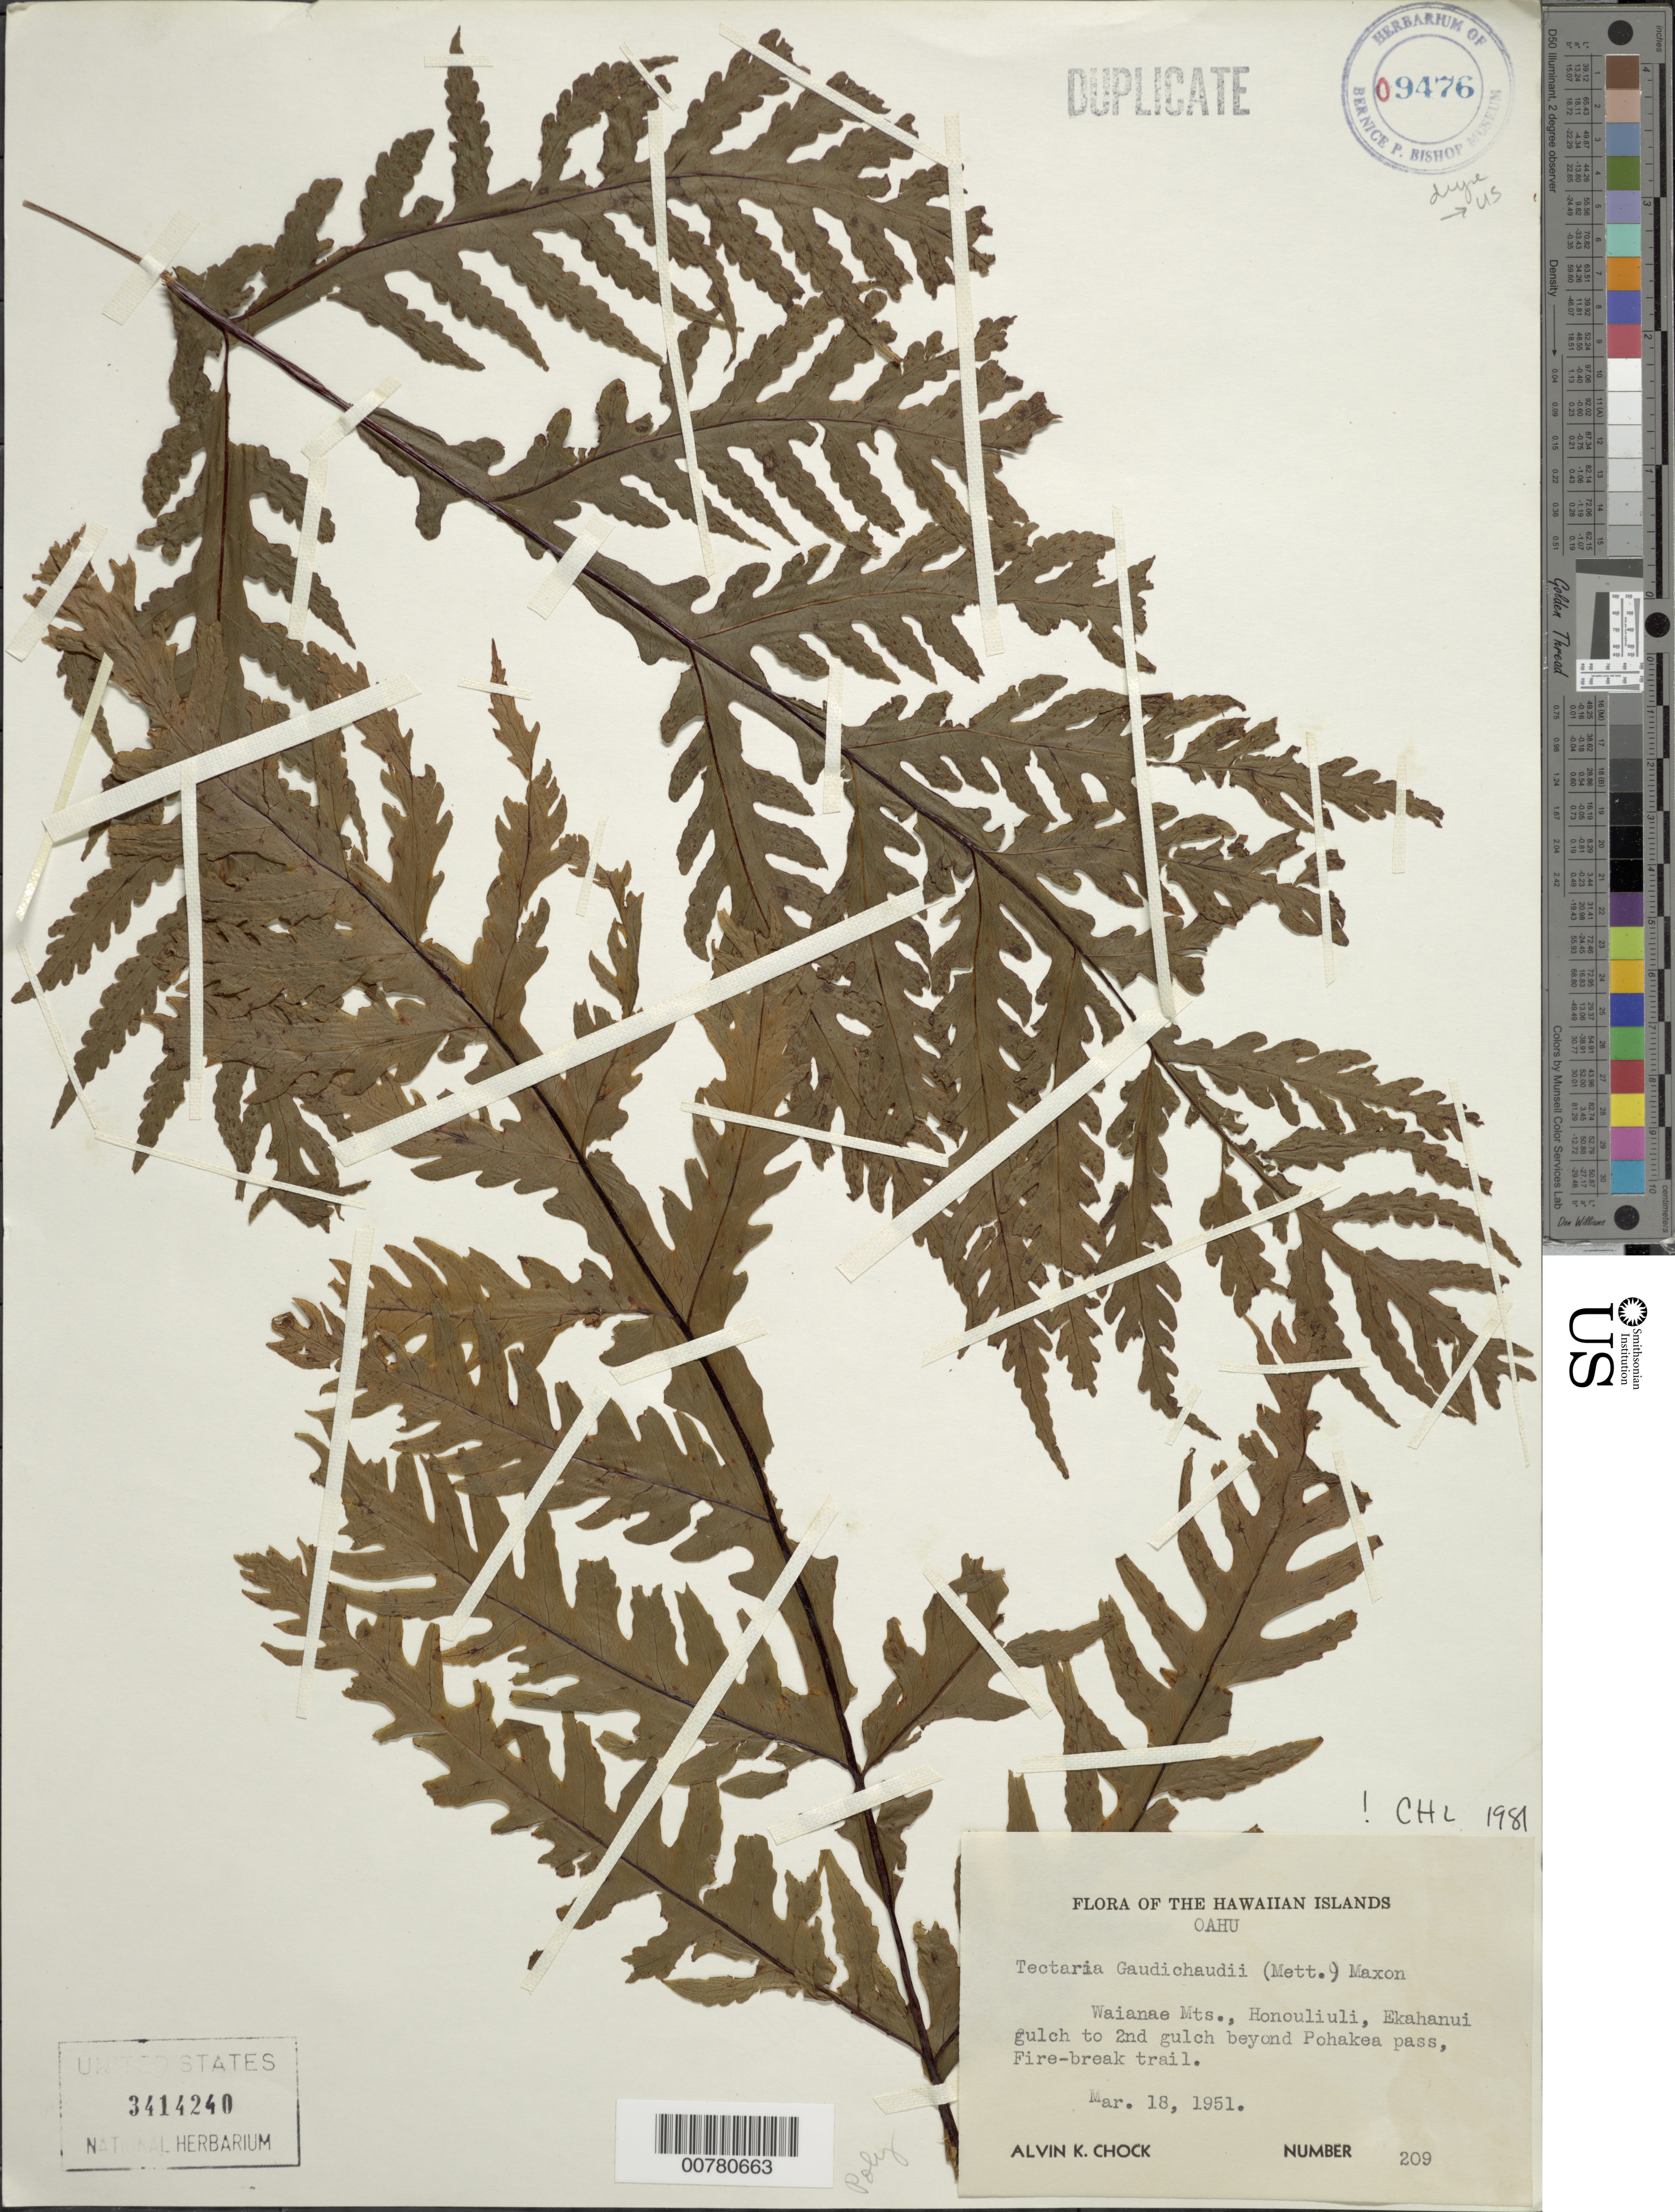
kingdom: Plantae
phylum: Tracheophyta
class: Polypodiopsida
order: Polypodiales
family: Tectariaceae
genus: Tectaria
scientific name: Tectaria gaudichaudii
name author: (Mett.) Maxon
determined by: Lamoureux, C. H.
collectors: A. Chock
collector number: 209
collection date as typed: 18 Mar 1951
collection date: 1951-03-18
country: United States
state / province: Hawaii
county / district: Honolulu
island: Oahu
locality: Waianae Mountains, Honouliuli, Ekahanui gulch to 2nd gulch beyond Pohakea pass, fire-break trail.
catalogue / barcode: US 3414240